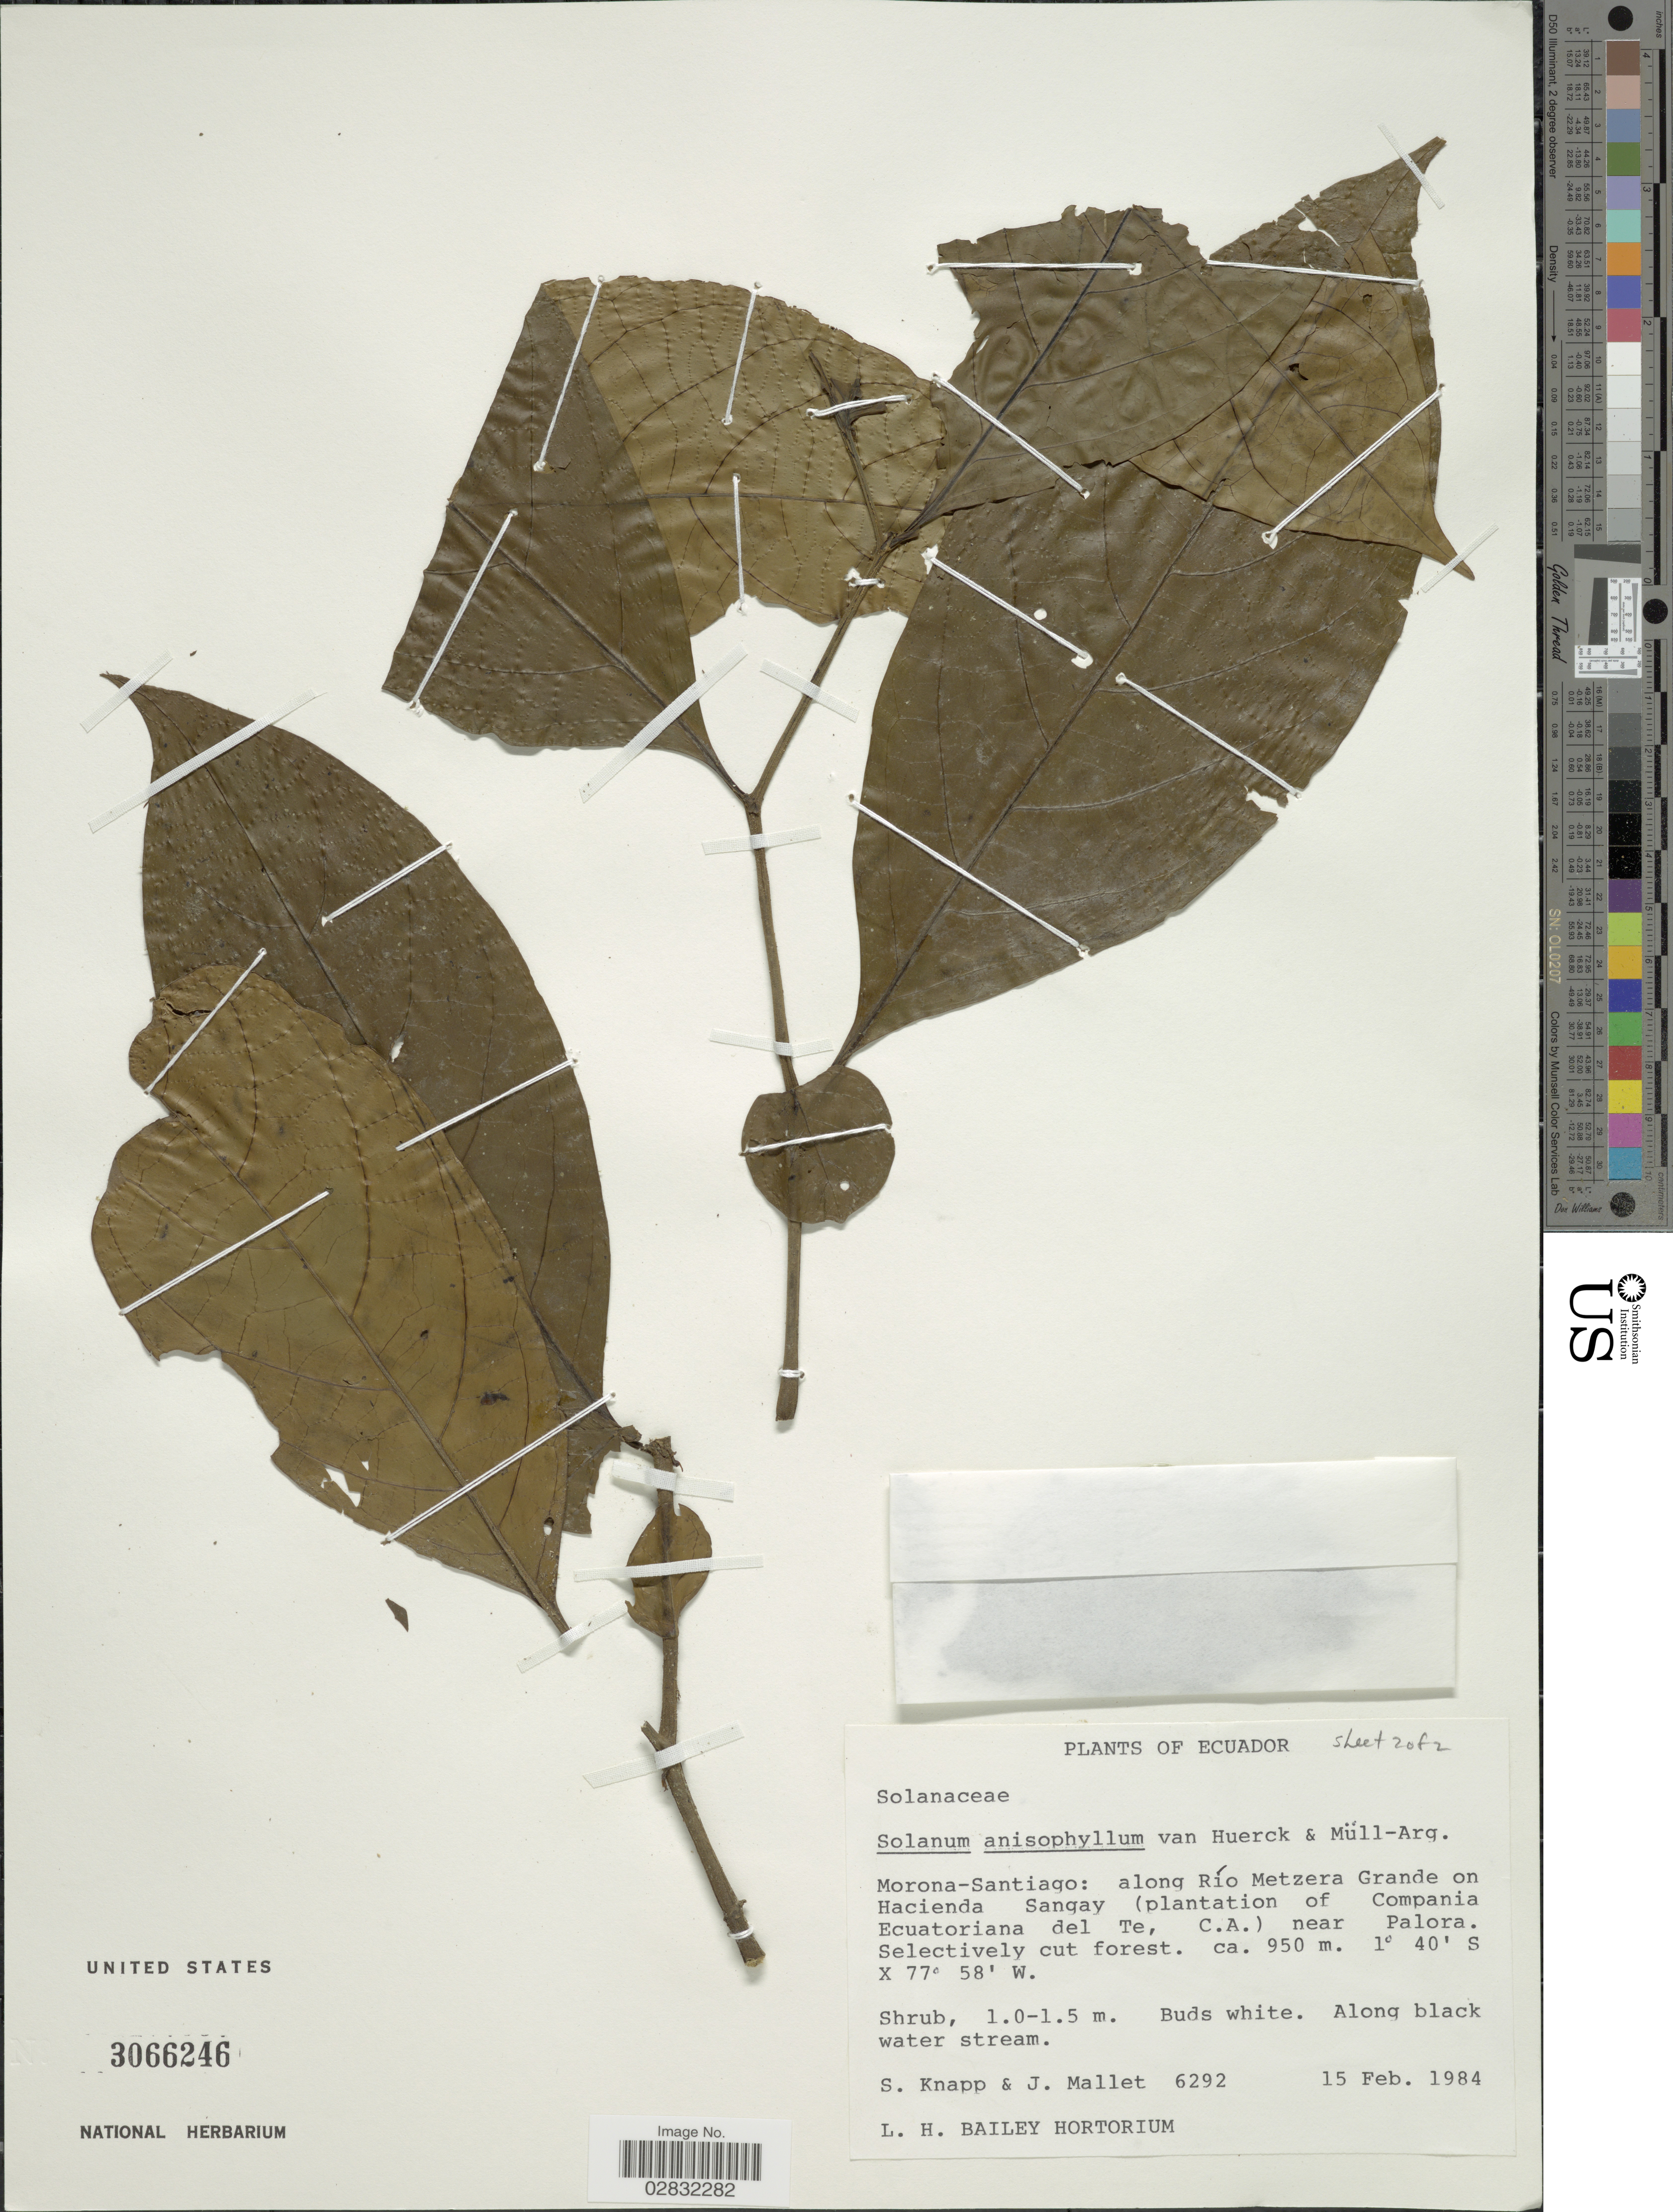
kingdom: Plantae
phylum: Tracheophyta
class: Magnoliopsida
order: Solanales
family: Solanaceae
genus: Solanum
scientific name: Solanum anisophyllum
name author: Elmer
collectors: S. Knapp & J. Mallet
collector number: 6292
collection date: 1984-02-15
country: Ecuador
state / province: Morona-Santiago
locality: Along Río Metzera Grande on Hacienda Sangay (plantation of Compania Ecuatoriana del Te, C.A.) near Palora.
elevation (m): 950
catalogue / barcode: US 3066246